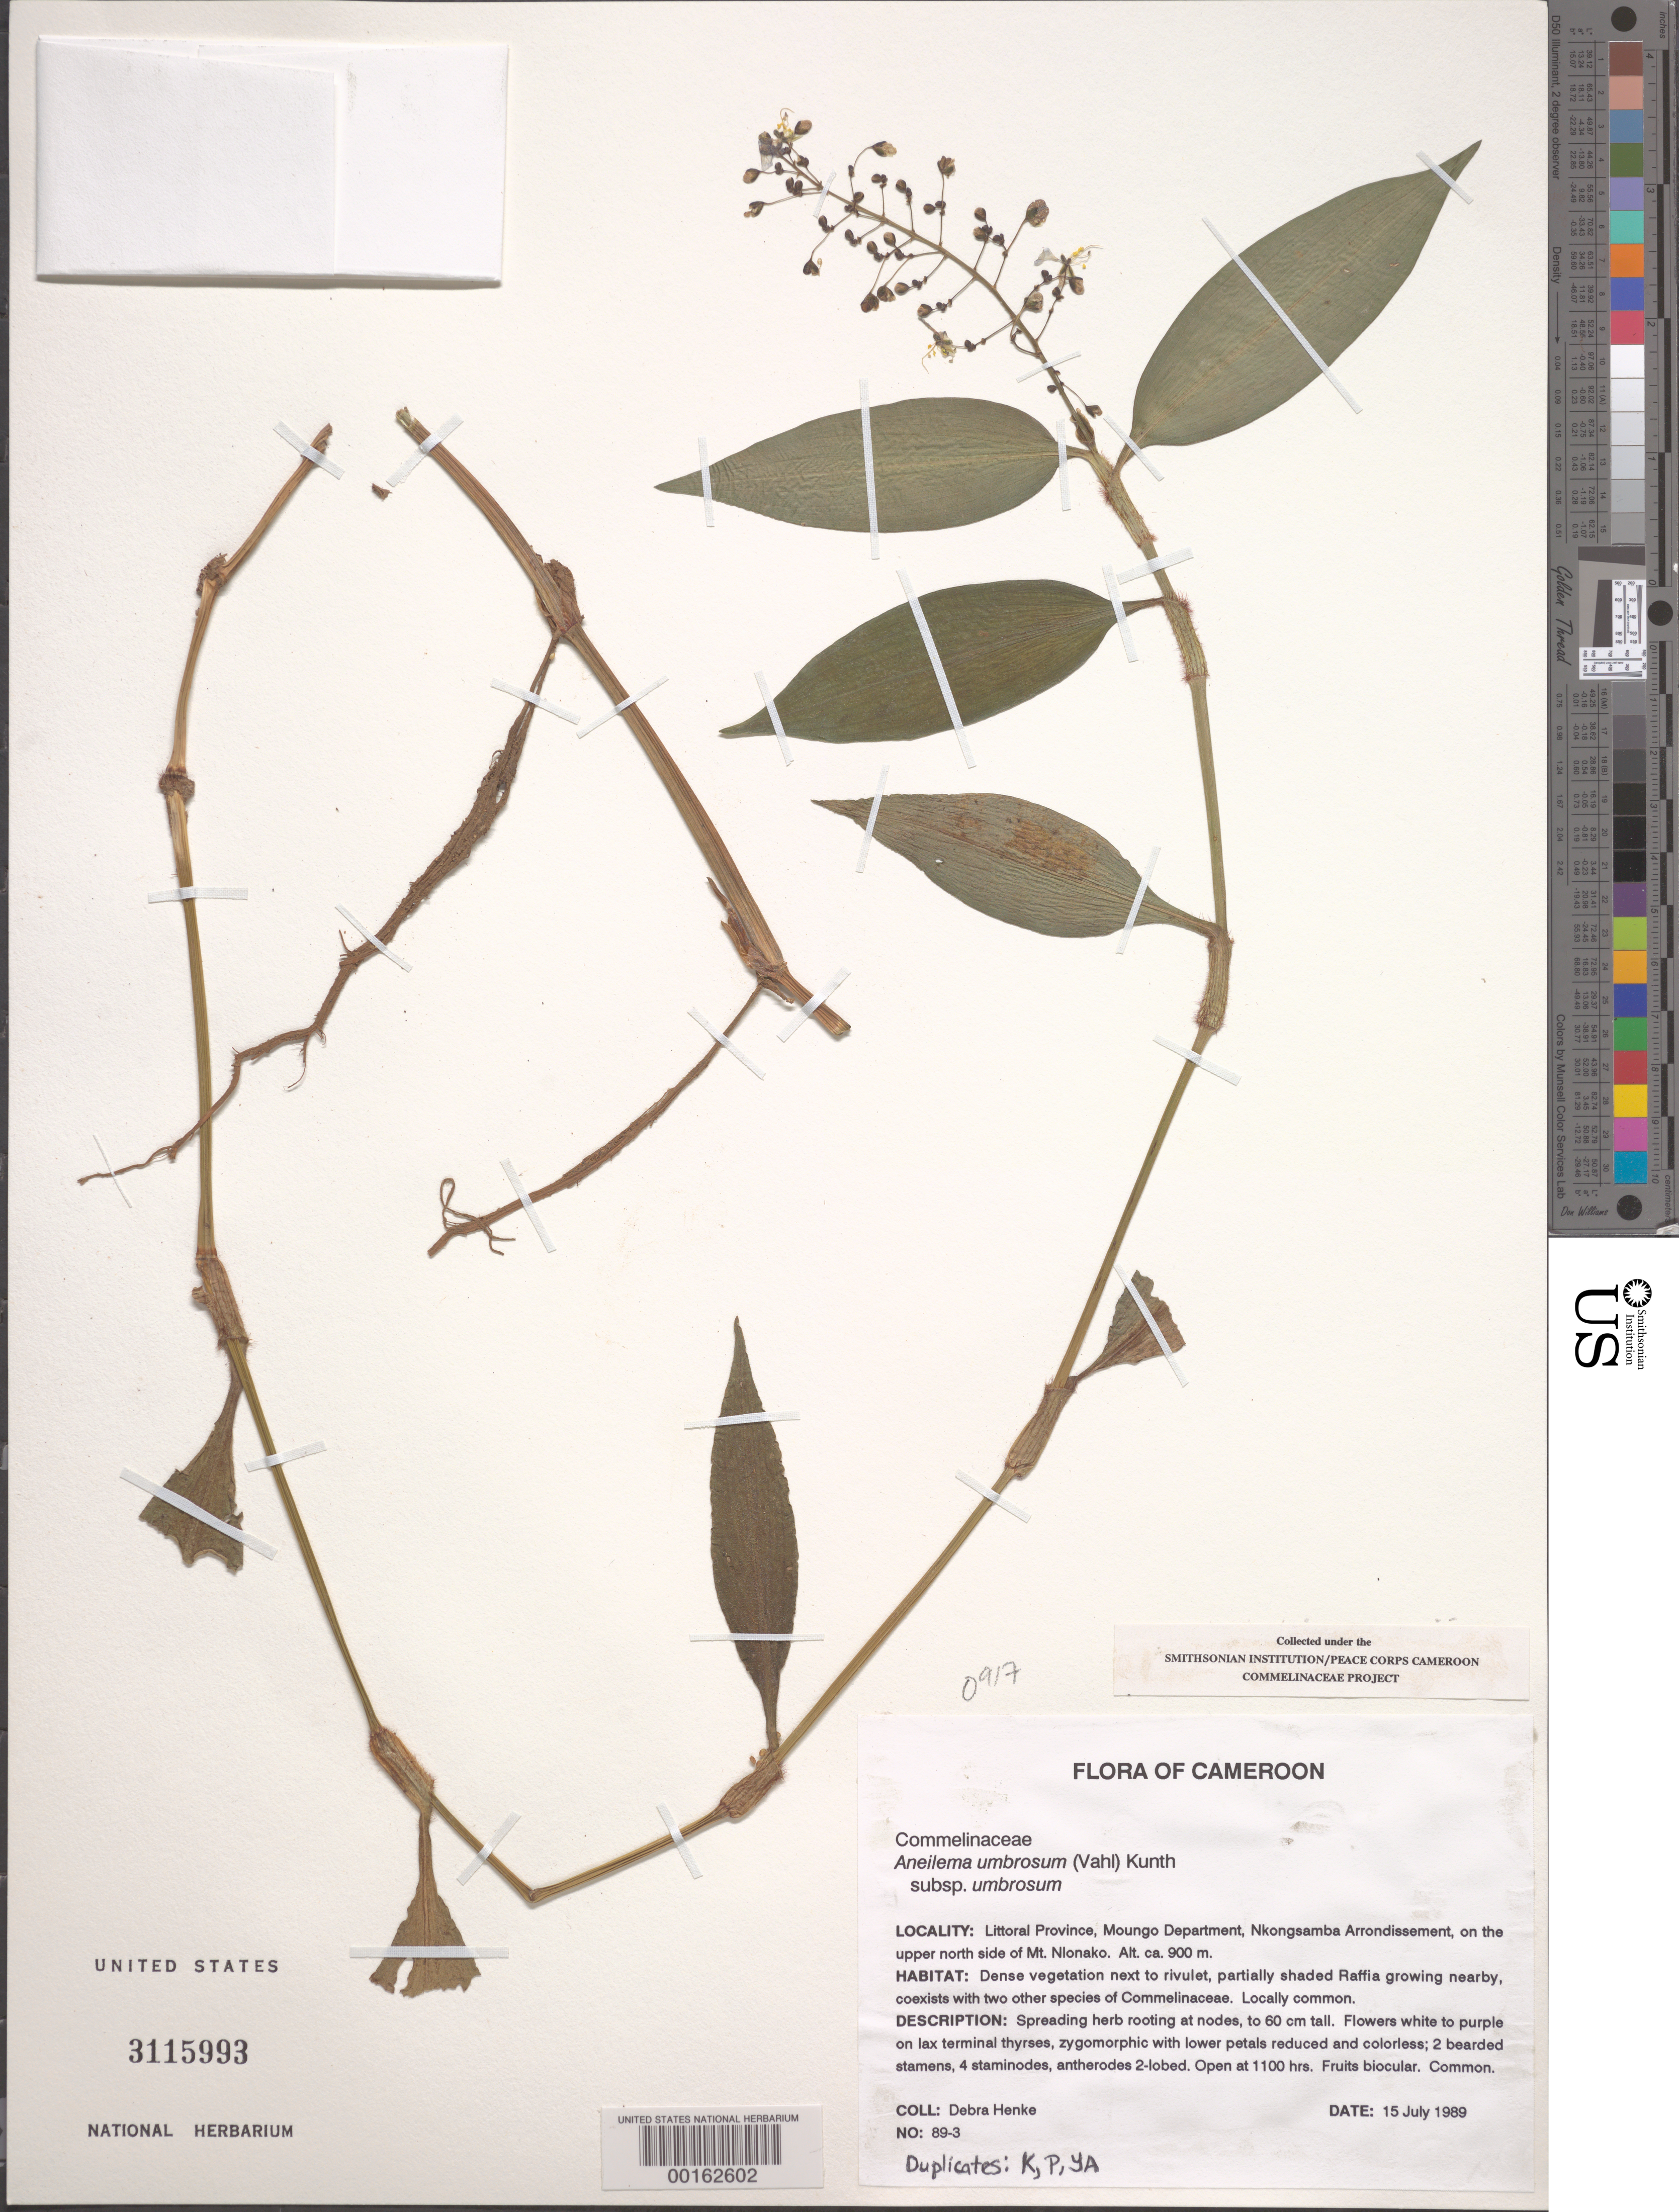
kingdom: Plantae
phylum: Tracheophyta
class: Liliopsida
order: Commelinales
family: Commelinaceae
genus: Aneilema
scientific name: Aneilema umbrosum subsp. umbrosum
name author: (Vahl) Kunth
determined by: Faden, Robert B., (US), Smithsonian Institution - National Museum of Natural History (UNITED STATES)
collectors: D. Henke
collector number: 89-3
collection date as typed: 15 Jul 1989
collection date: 1989-07-15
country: Cameroon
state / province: Littoral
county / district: Mungo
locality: Nkongsamba arrondissement, on the upper n side of mt. nlonako.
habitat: Dense vegit. next to rivulet, coexists with 2 other commelinacea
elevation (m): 900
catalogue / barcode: US 3115993